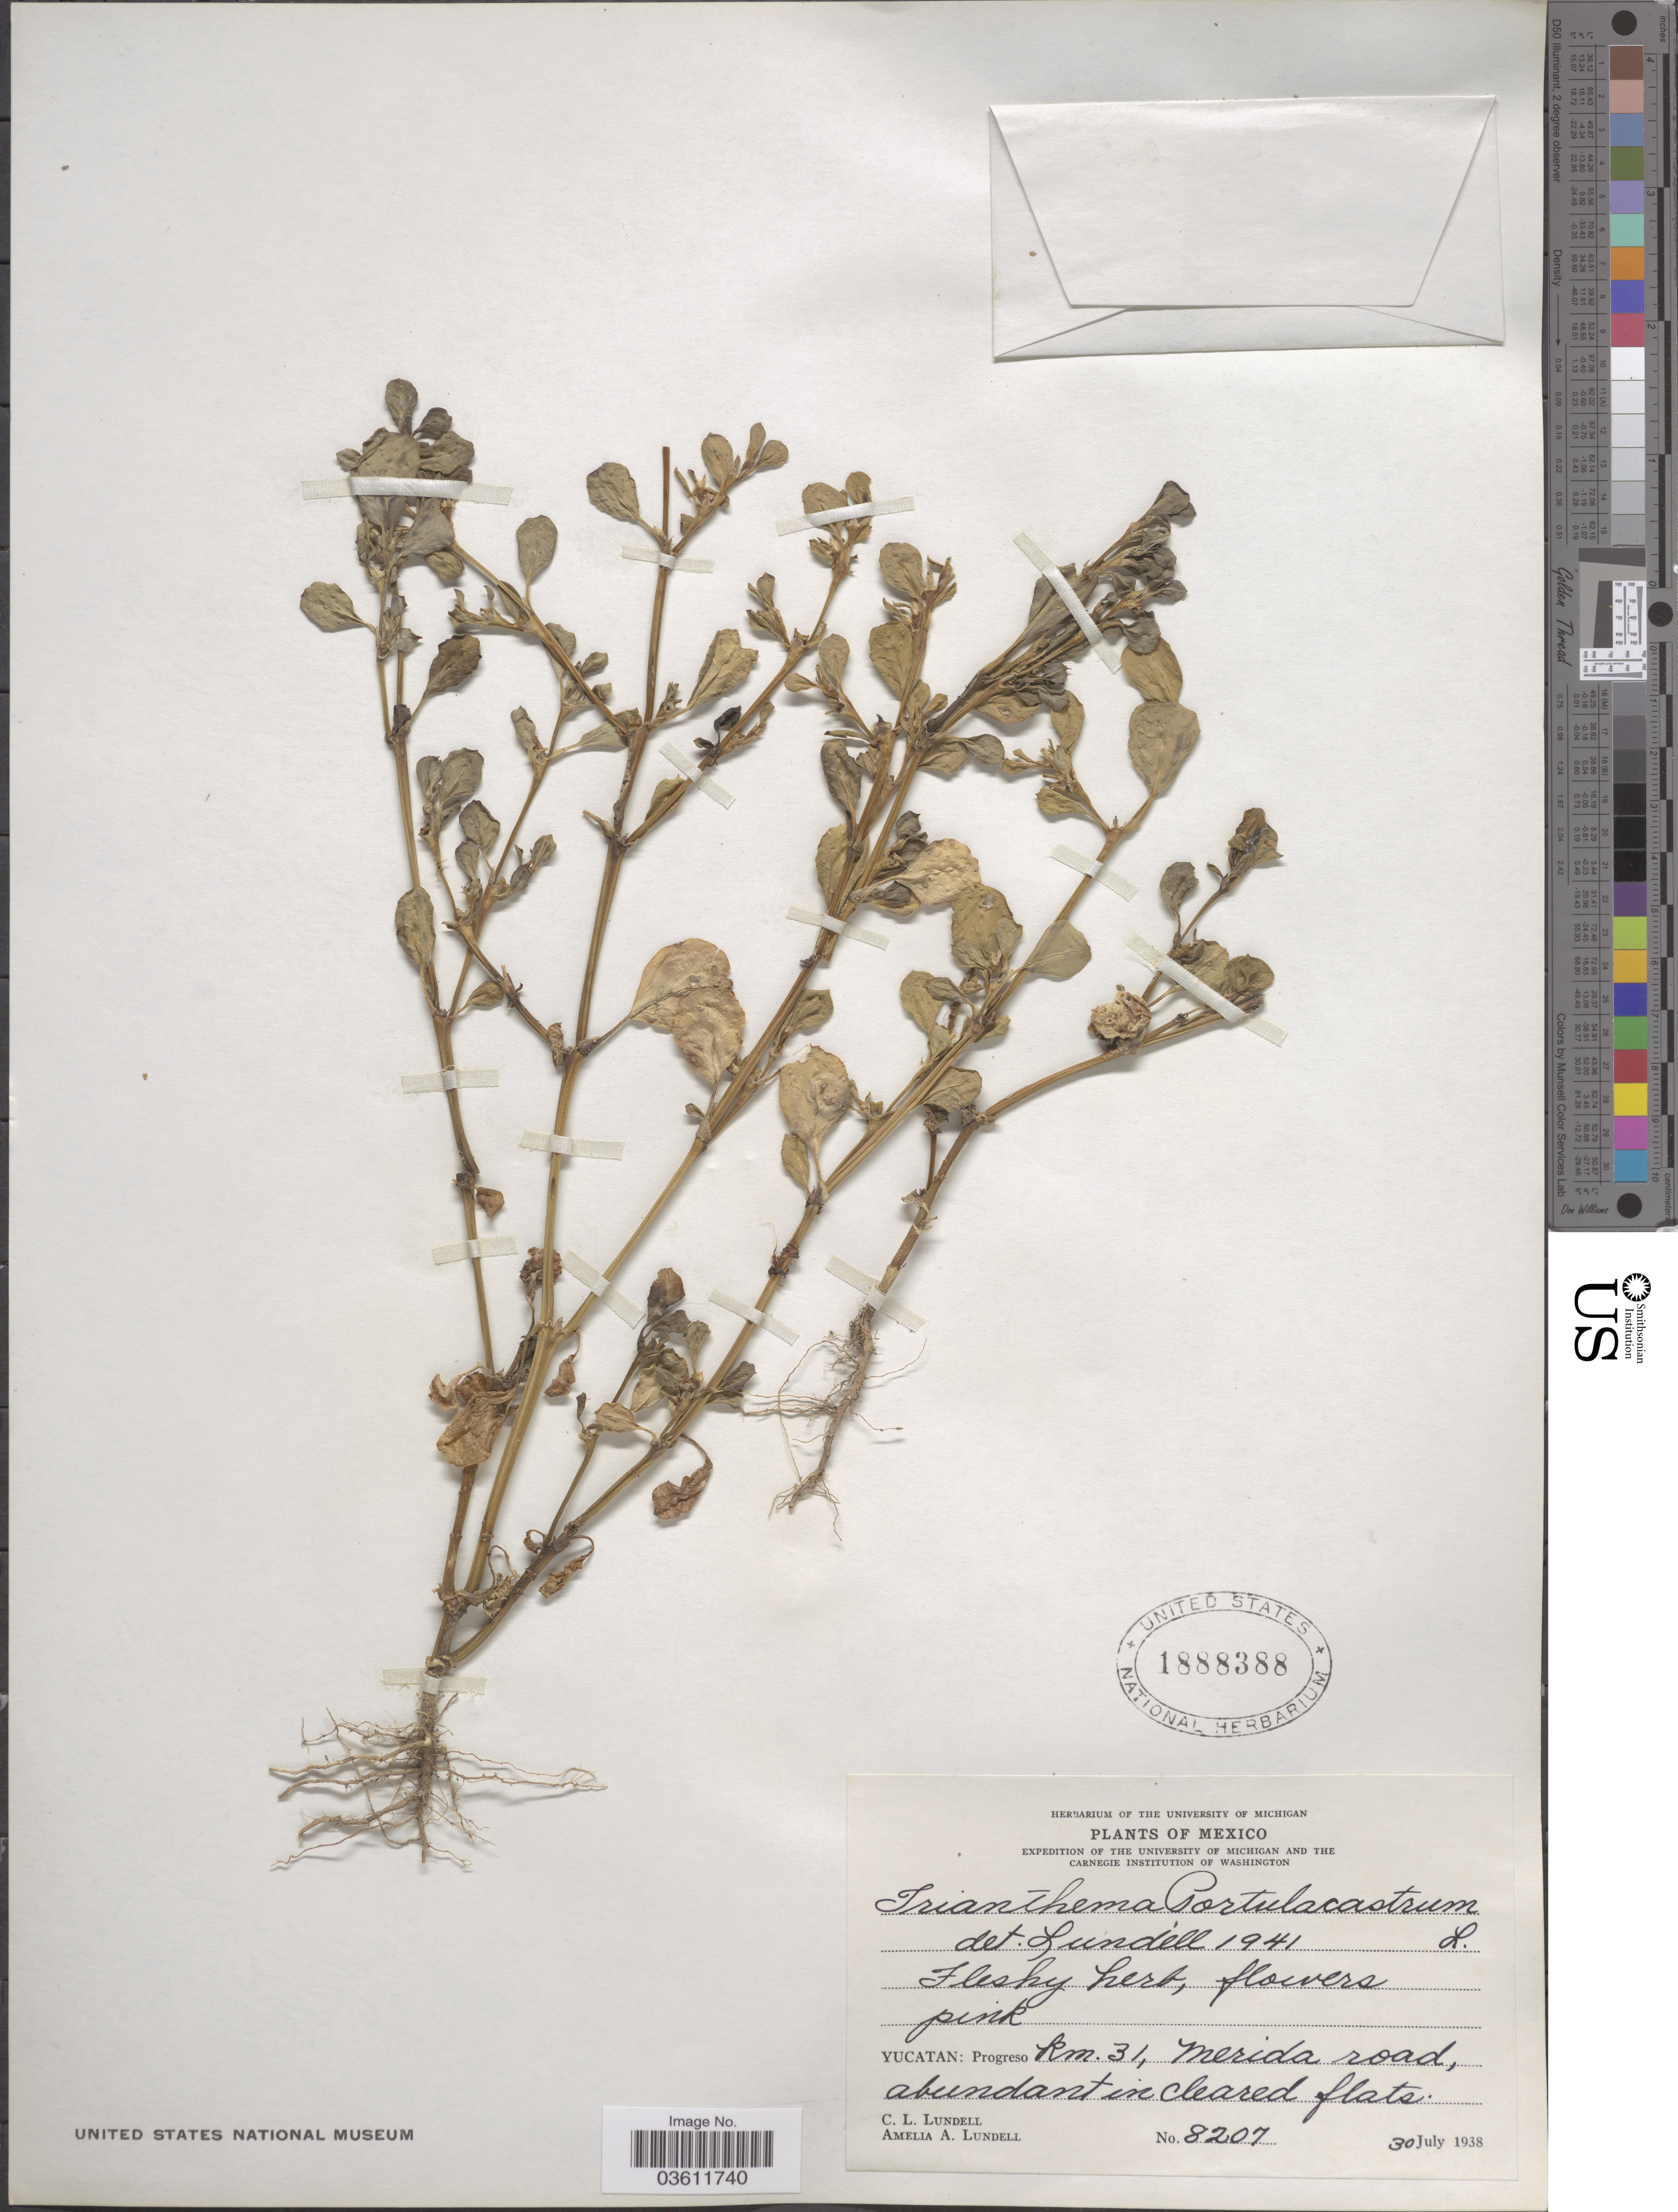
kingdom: Plantae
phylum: Tracheophyta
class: Magnoliopsida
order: Caryophyllales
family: Aizoaceae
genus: Trianthema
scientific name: Trianthema portulacastrum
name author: L.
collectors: C. L. Lundell & A. A. Lundell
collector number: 8207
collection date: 1938-07-30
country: Mexico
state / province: Yucatán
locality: Progreso km. 31, Merida road.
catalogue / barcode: US 1888388